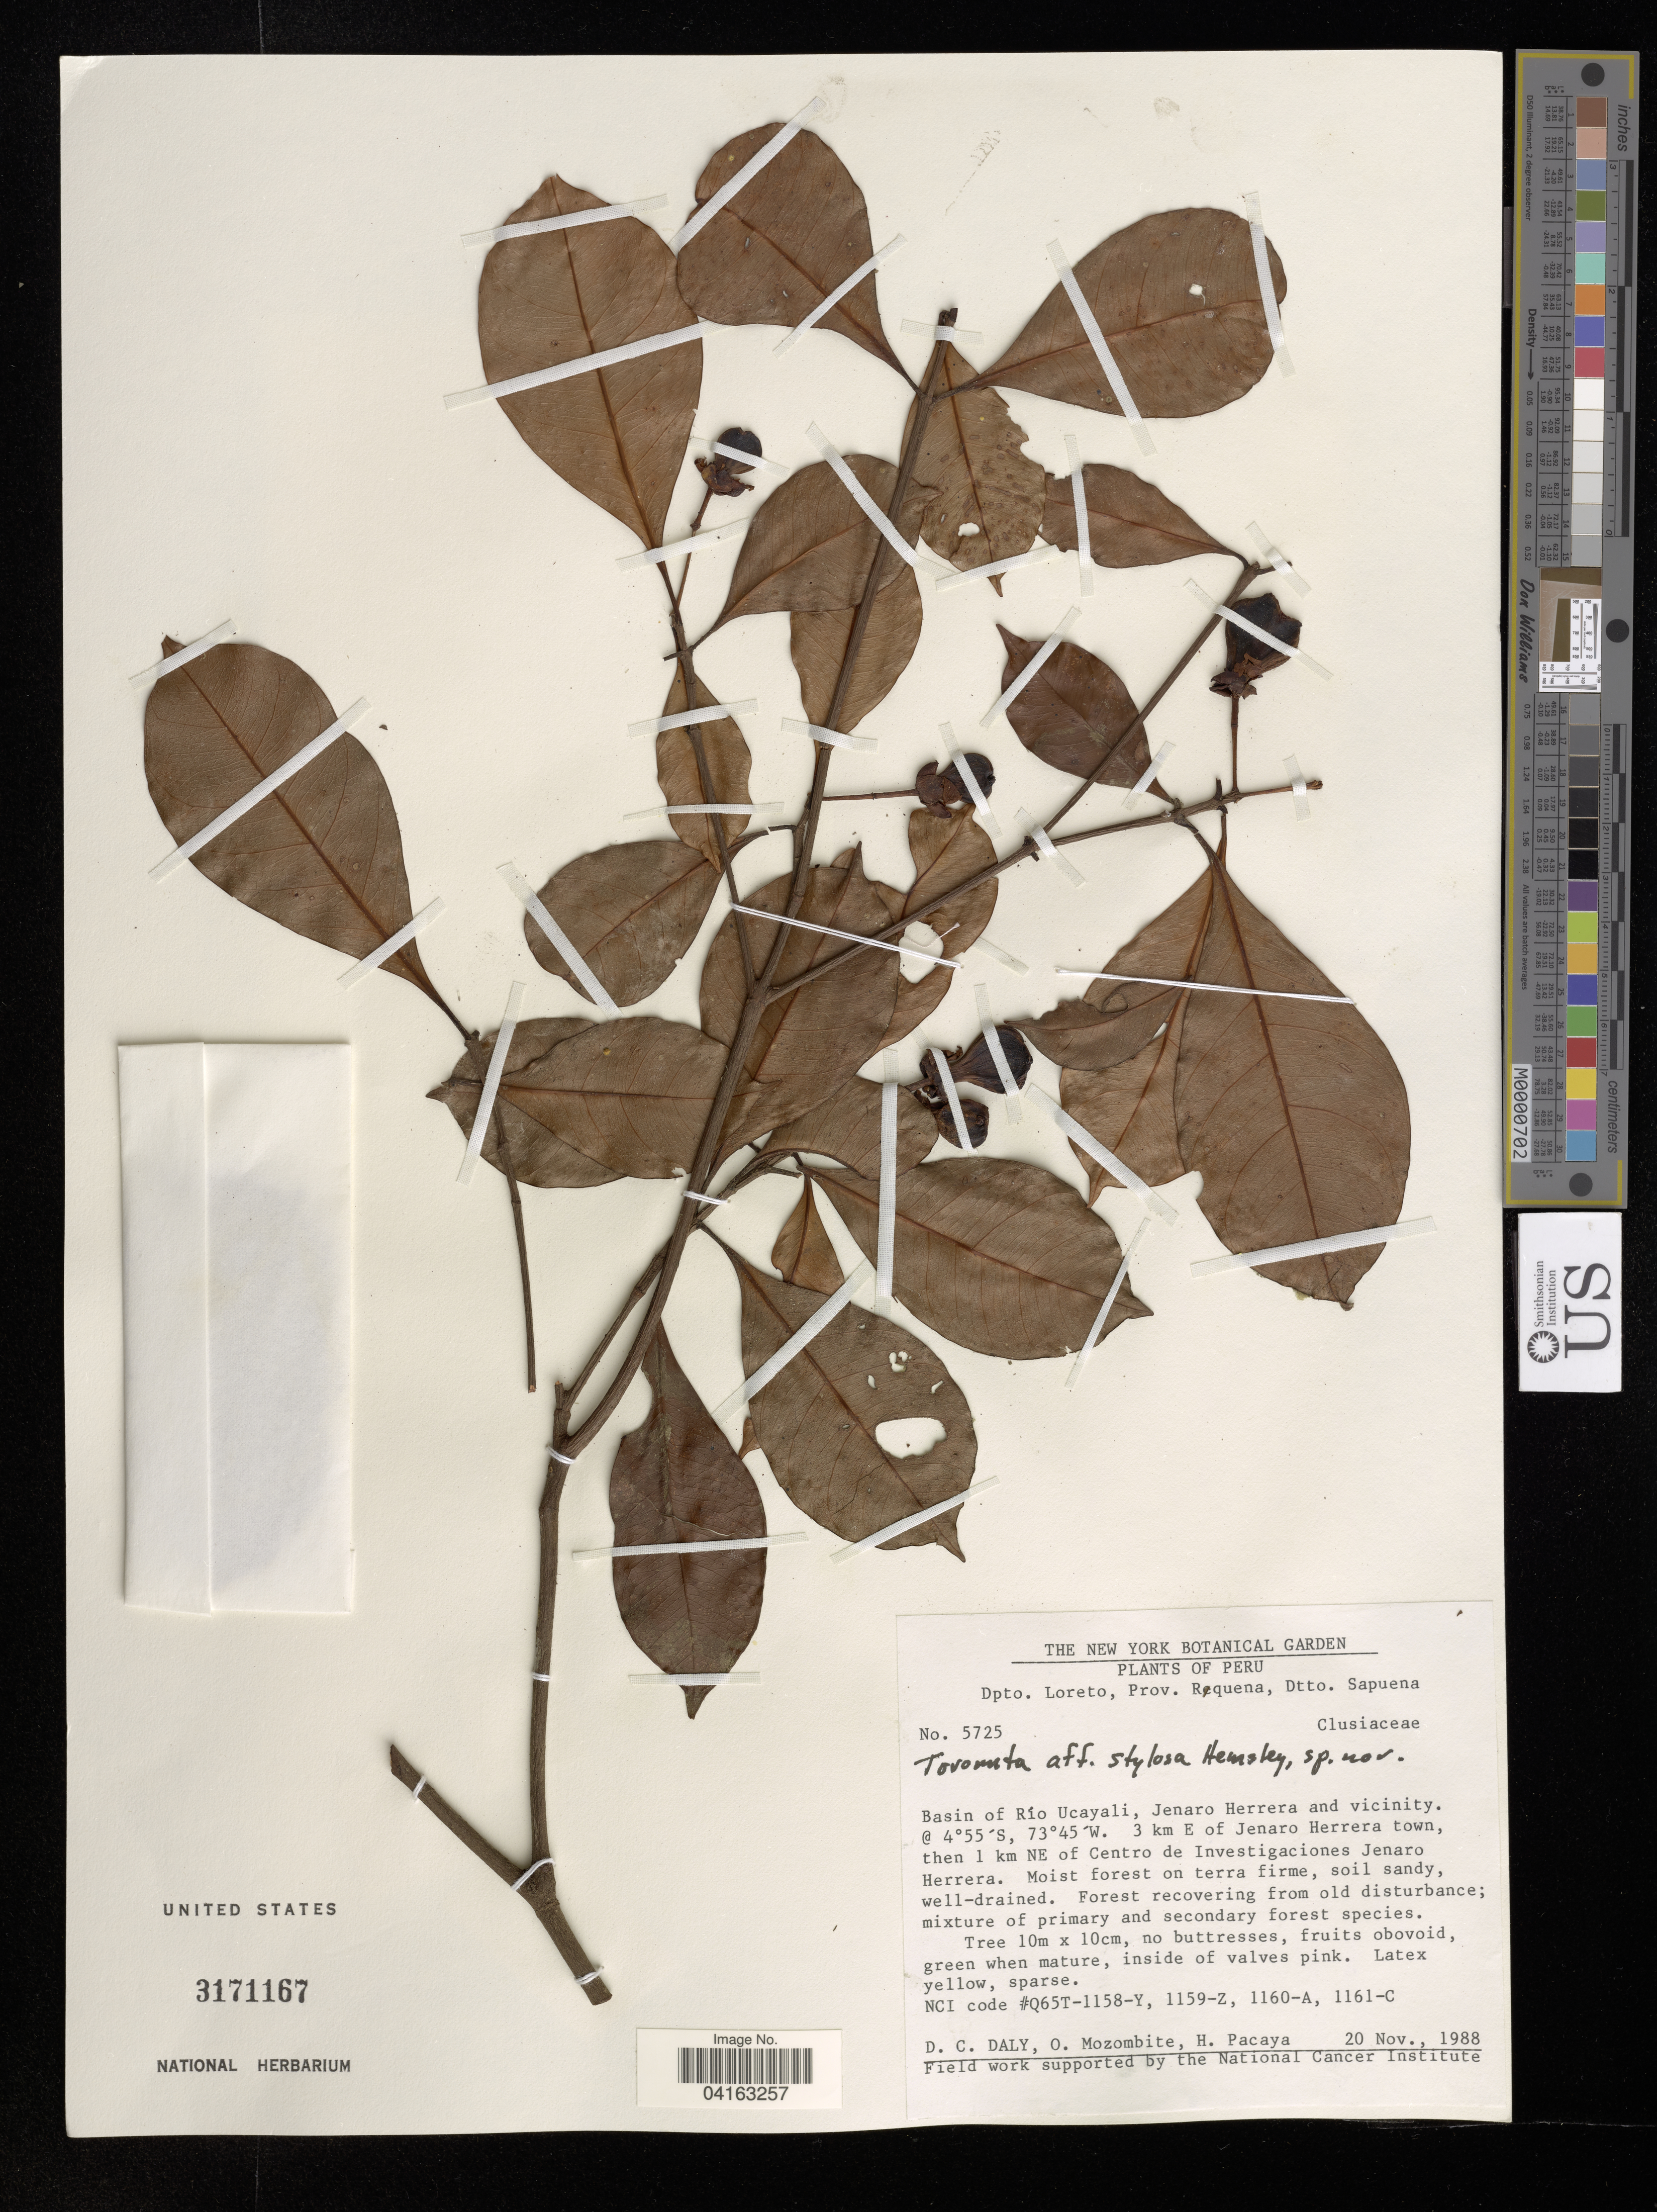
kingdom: Plantae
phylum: Tracheophyta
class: Magnoliopsida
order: Malpighiales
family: Clusiaceae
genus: Tovomita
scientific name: Tovomita sp. nov. aff. stylosa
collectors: D. C. Daly, O. Mozombite & H. Pacaya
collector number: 5725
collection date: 1988-11-20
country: Peru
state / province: Loreto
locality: Prov. Requena, Dtto. Sapuena. Basin of Río Ucayali, Jenaro Herrera and vicinity. 3 km E of Jenaro Herrera town, then 1 km NE of Centro de Investigaciones Jenaro Herrea.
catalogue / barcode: US 3171167